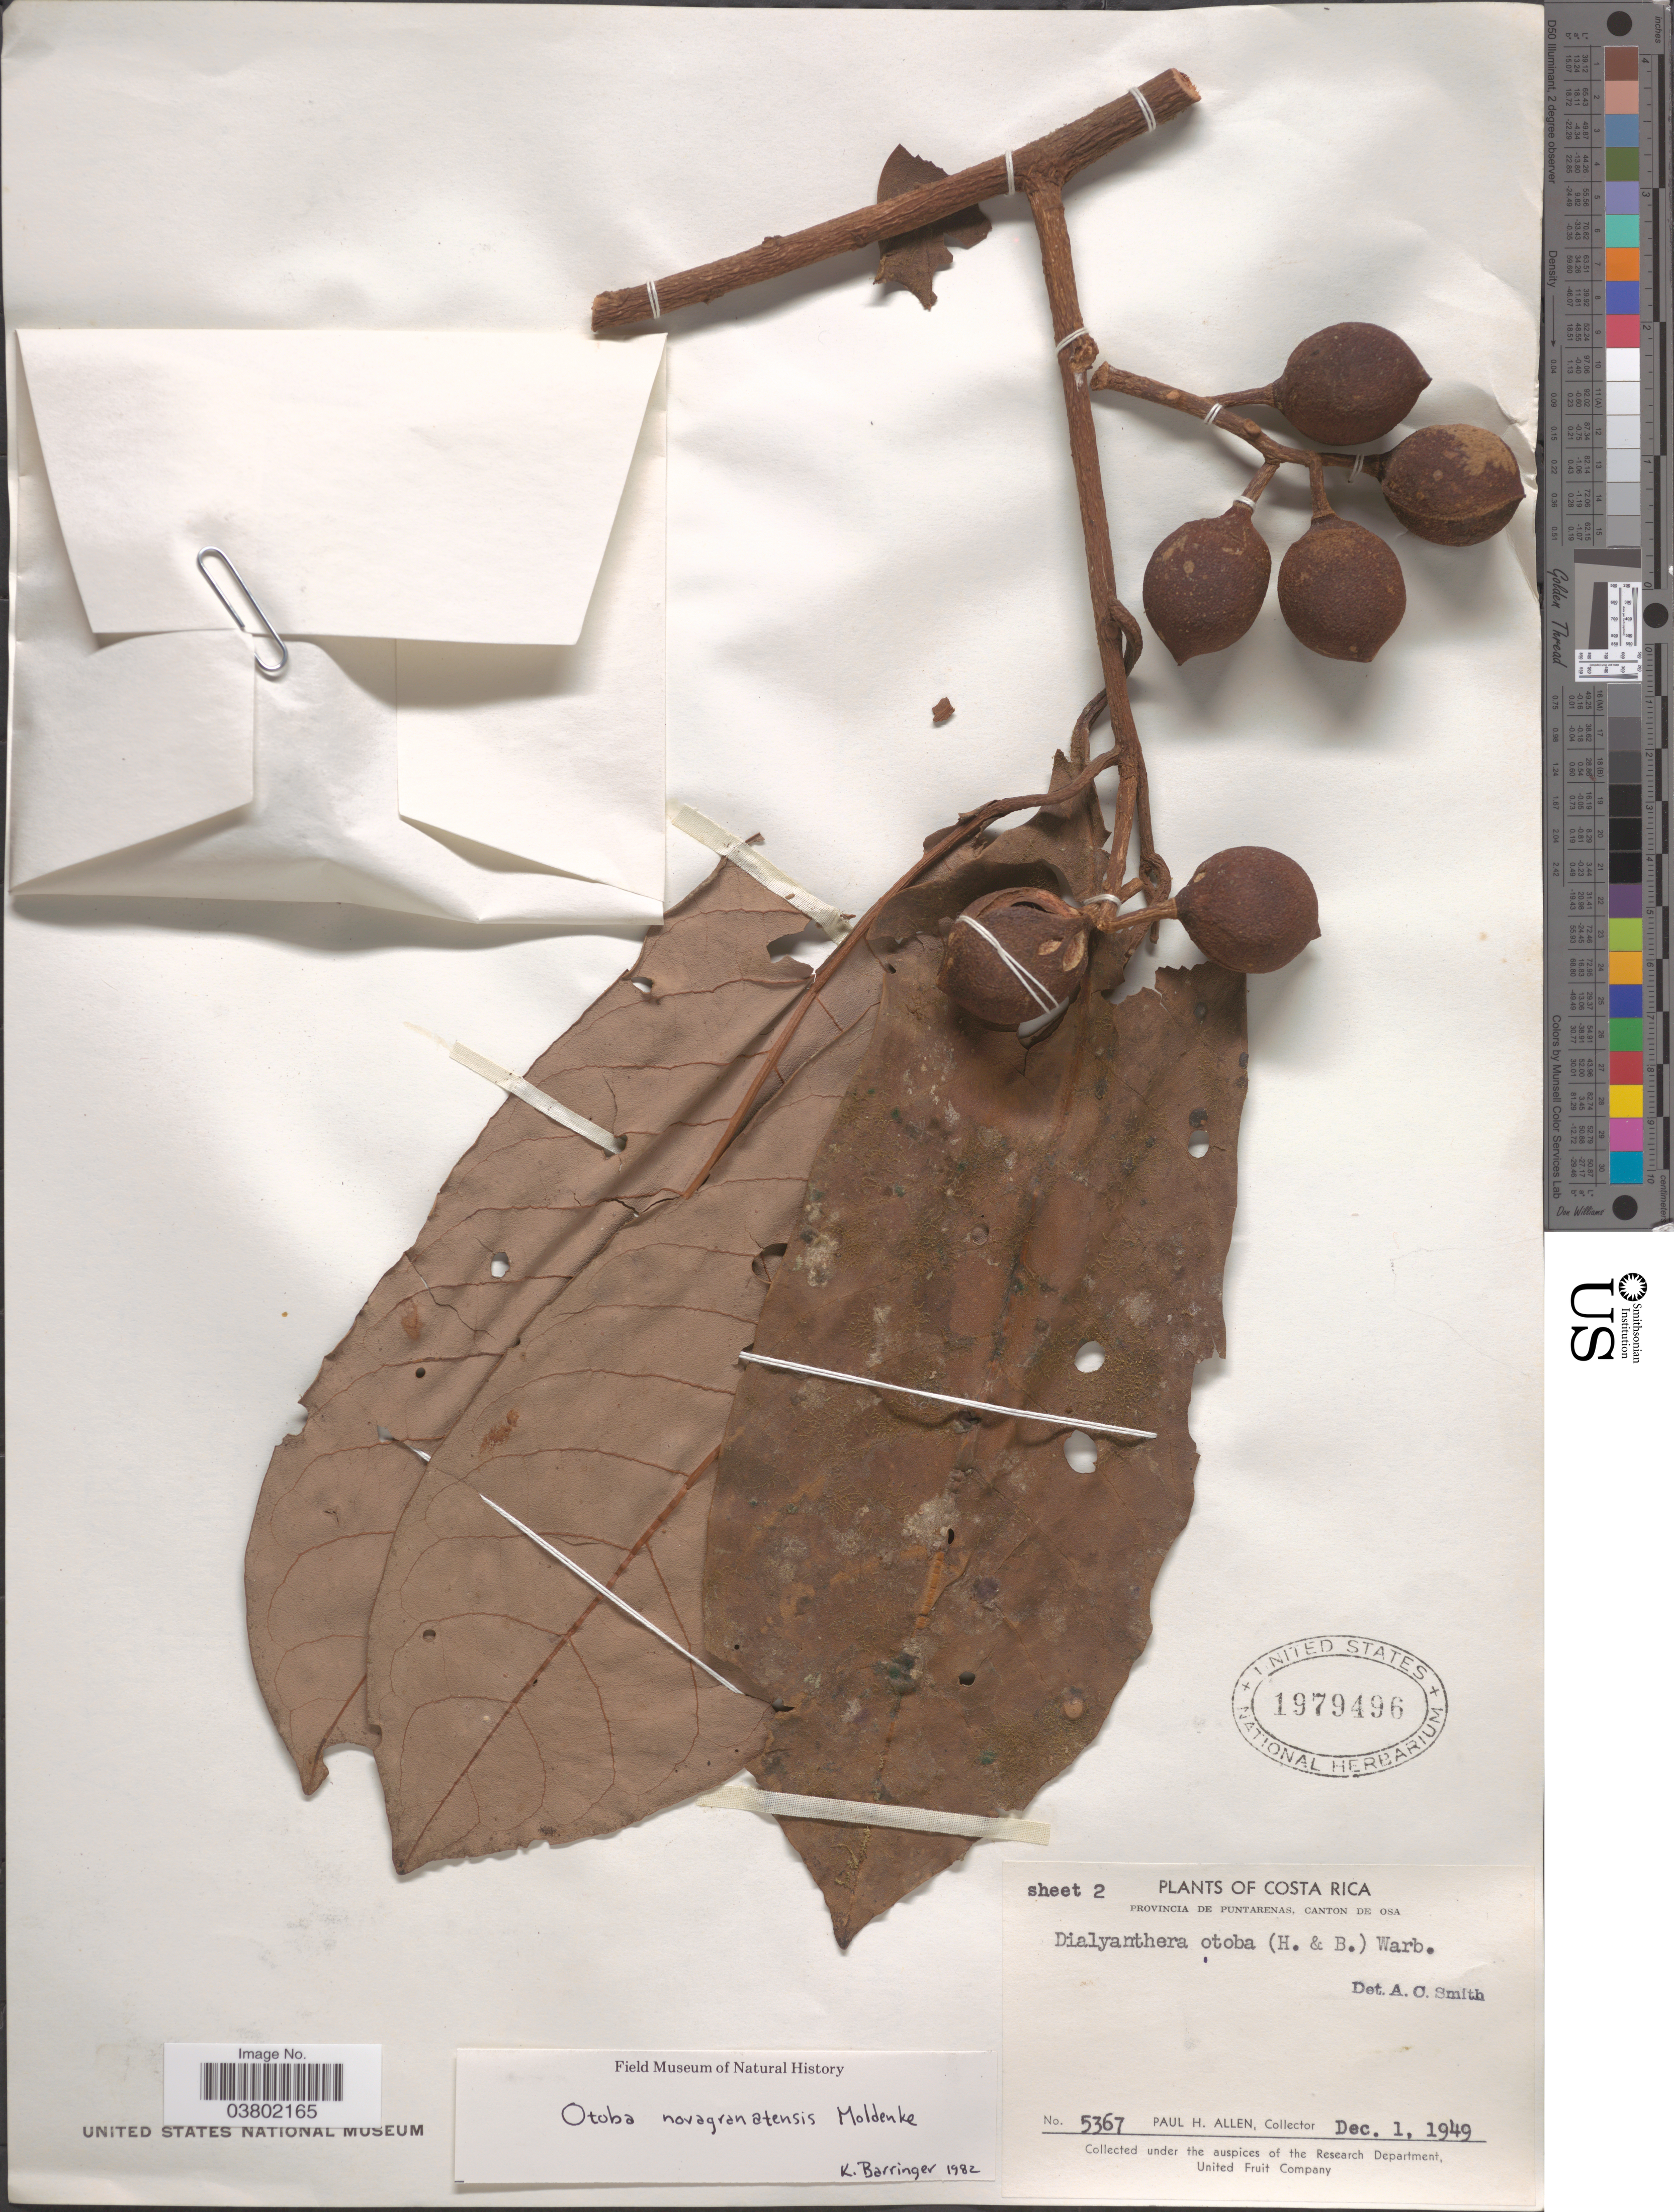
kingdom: Plantae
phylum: Tracheophyta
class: Magnoliopsida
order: Magnoliales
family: Myristicaceae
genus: Otoba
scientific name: Otoba novogranatensis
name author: Moldenke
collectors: P. H. Allen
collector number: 5367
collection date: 1949-12-01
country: Costa Rica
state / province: Puntarenas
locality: Canton de Osa.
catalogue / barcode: US 1979496